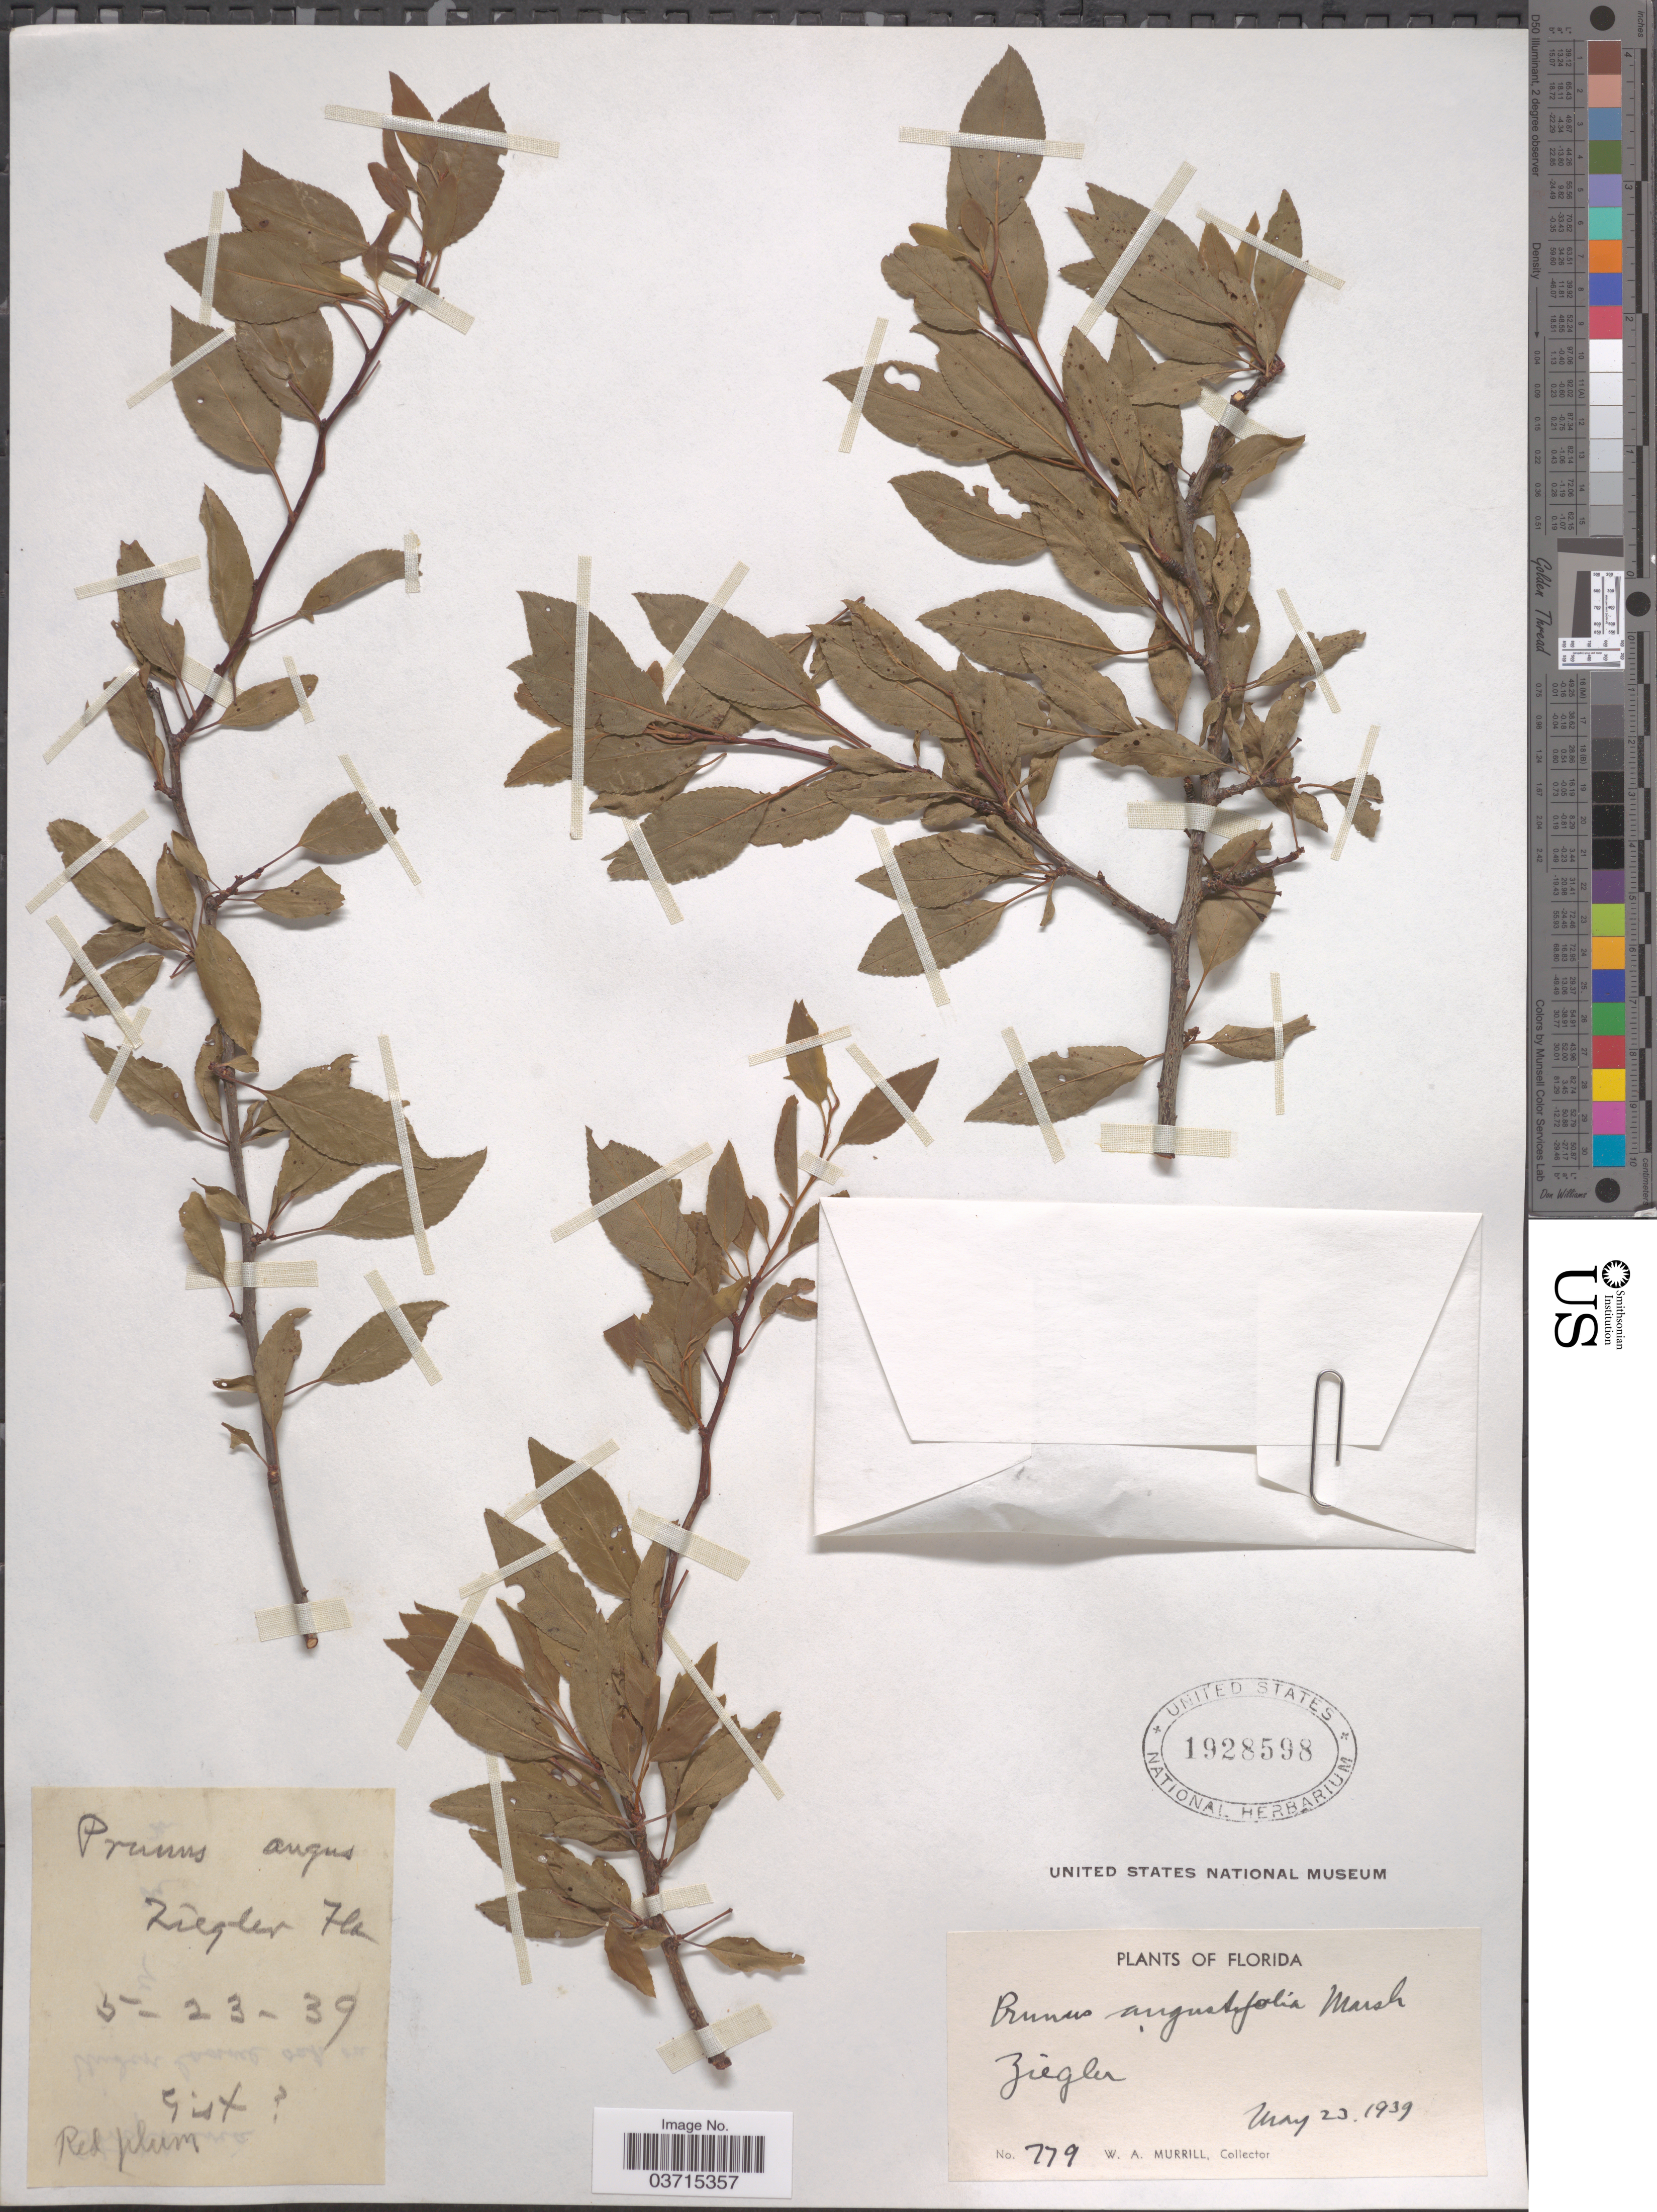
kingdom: Plantae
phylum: Tracheophyta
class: Magnoliopsida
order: Rosales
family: Rosaceae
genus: Prunus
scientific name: Prunus angustifolia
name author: Marshall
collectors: W. A. Murrill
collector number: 779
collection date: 1939-05-23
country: United States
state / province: Florida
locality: Ziegler.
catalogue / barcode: US 1928598